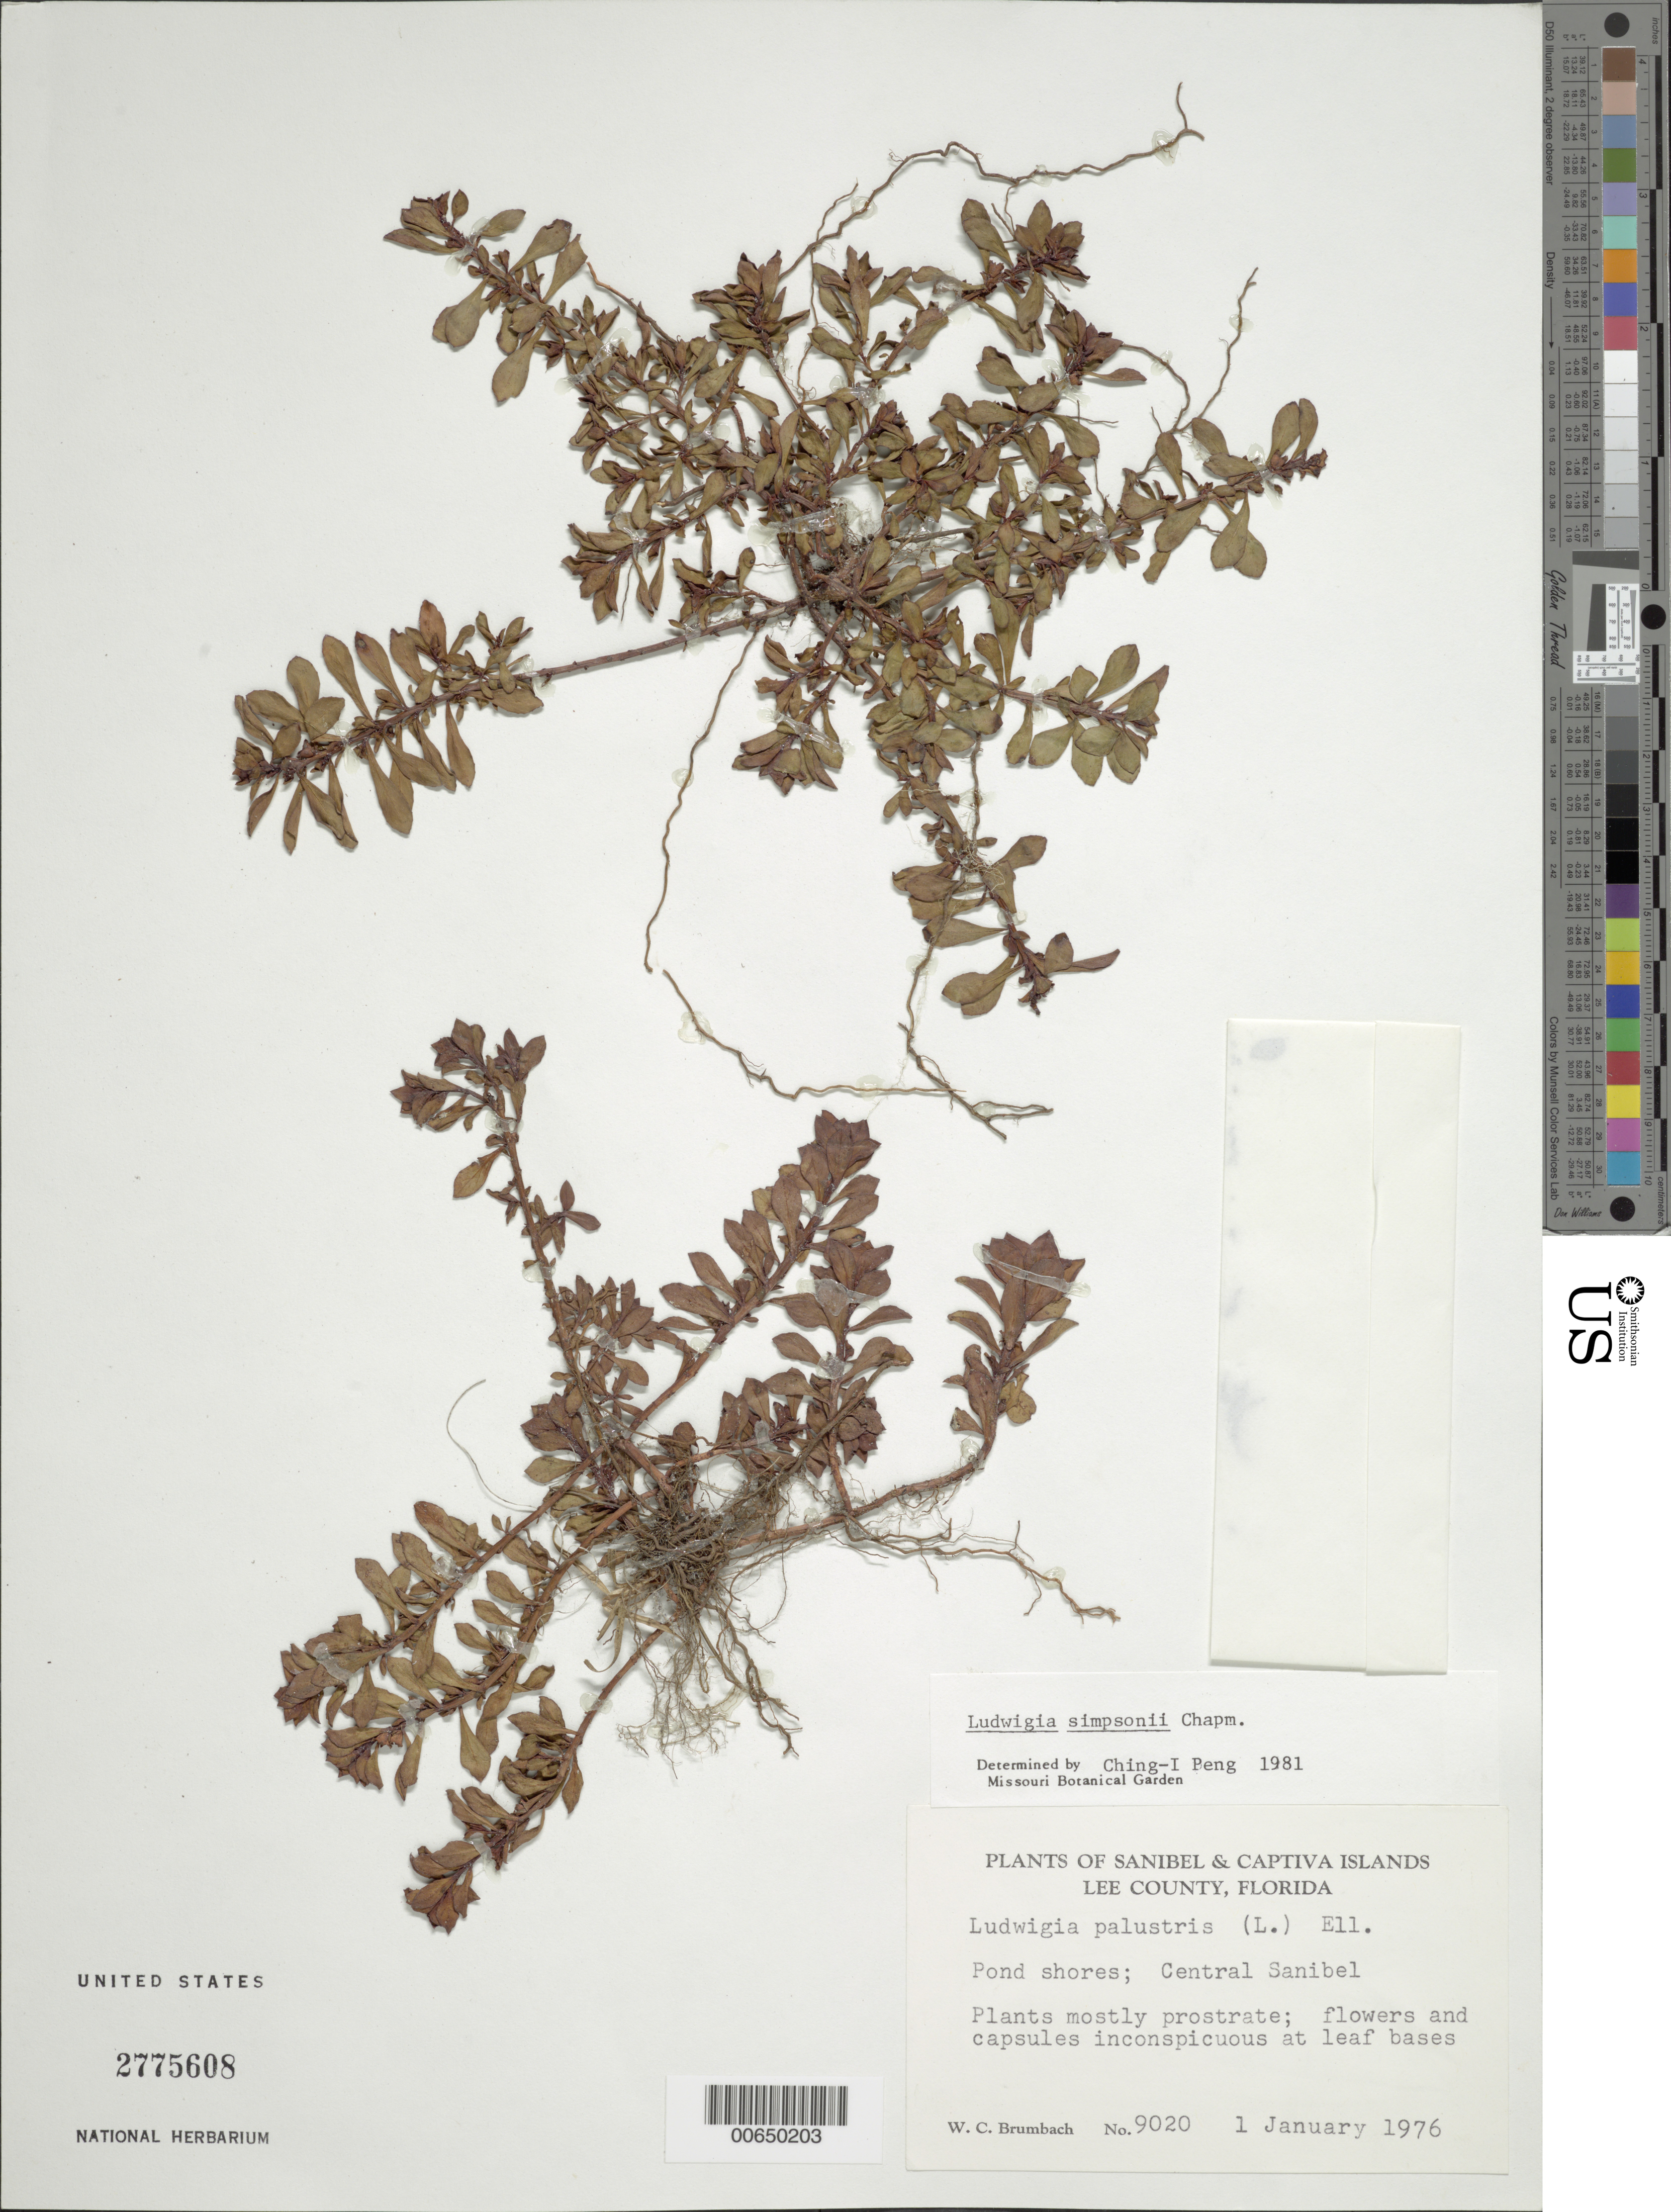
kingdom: Plantae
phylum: Tracheophyta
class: Magnoliopsida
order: Myrtales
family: Onagraceae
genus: Ludwigia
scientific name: Ludwigia simpsonii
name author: Chapm.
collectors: W. C. Brumbach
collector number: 9020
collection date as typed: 01 Jan 1976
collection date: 1976-01-01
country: United States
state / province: Florida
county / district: Lee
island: Sanibel Island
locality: Central Sanibel.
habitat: Pond shores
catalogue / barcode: US 2775608